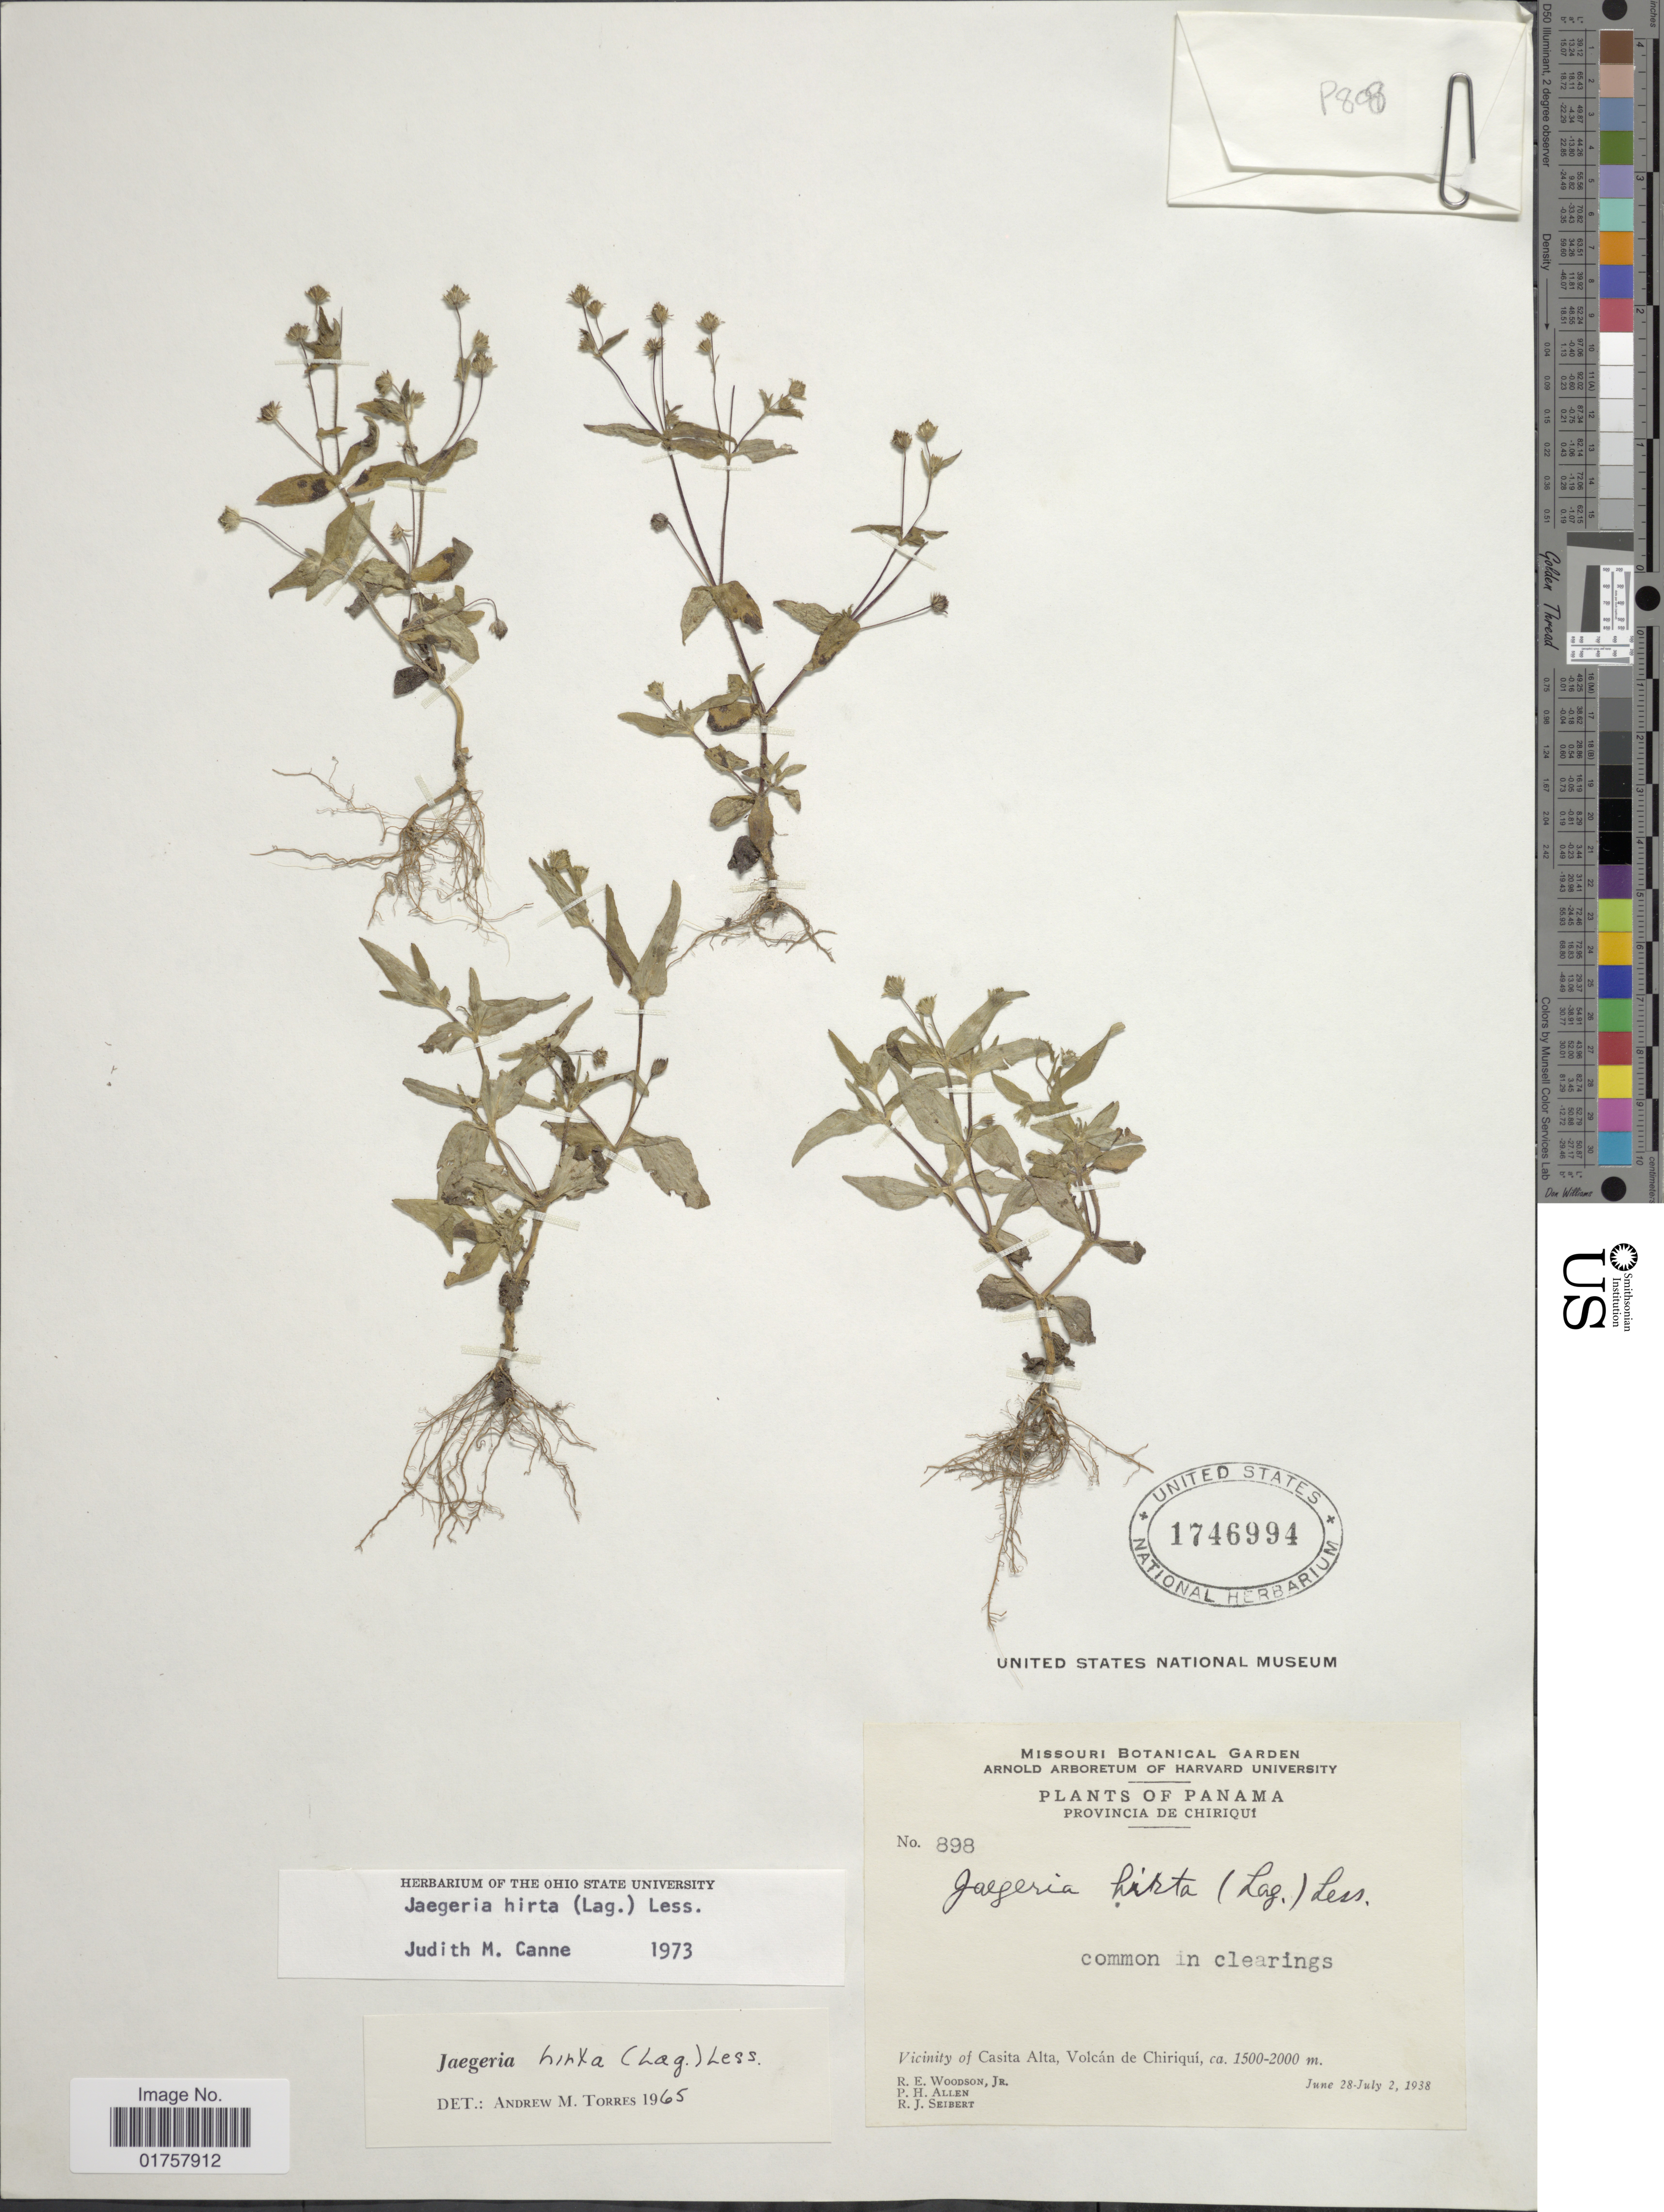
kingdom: Plantae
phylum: Tracheophyta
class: Magnoliopsida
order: Asterales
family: Asteraceae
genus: Jaegeria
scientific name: Jaegeria hirta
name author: (Lag.) Less.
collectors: R. E. Woodson, P. H. Allen & R. J. Seibert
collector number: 898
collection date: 1938-06-28/1938-07-02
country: Panama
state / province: Chiriqui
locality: Vicinity of Casita Alta, Volcán de Chiriquí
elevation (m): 1500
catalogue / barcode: US 1746994